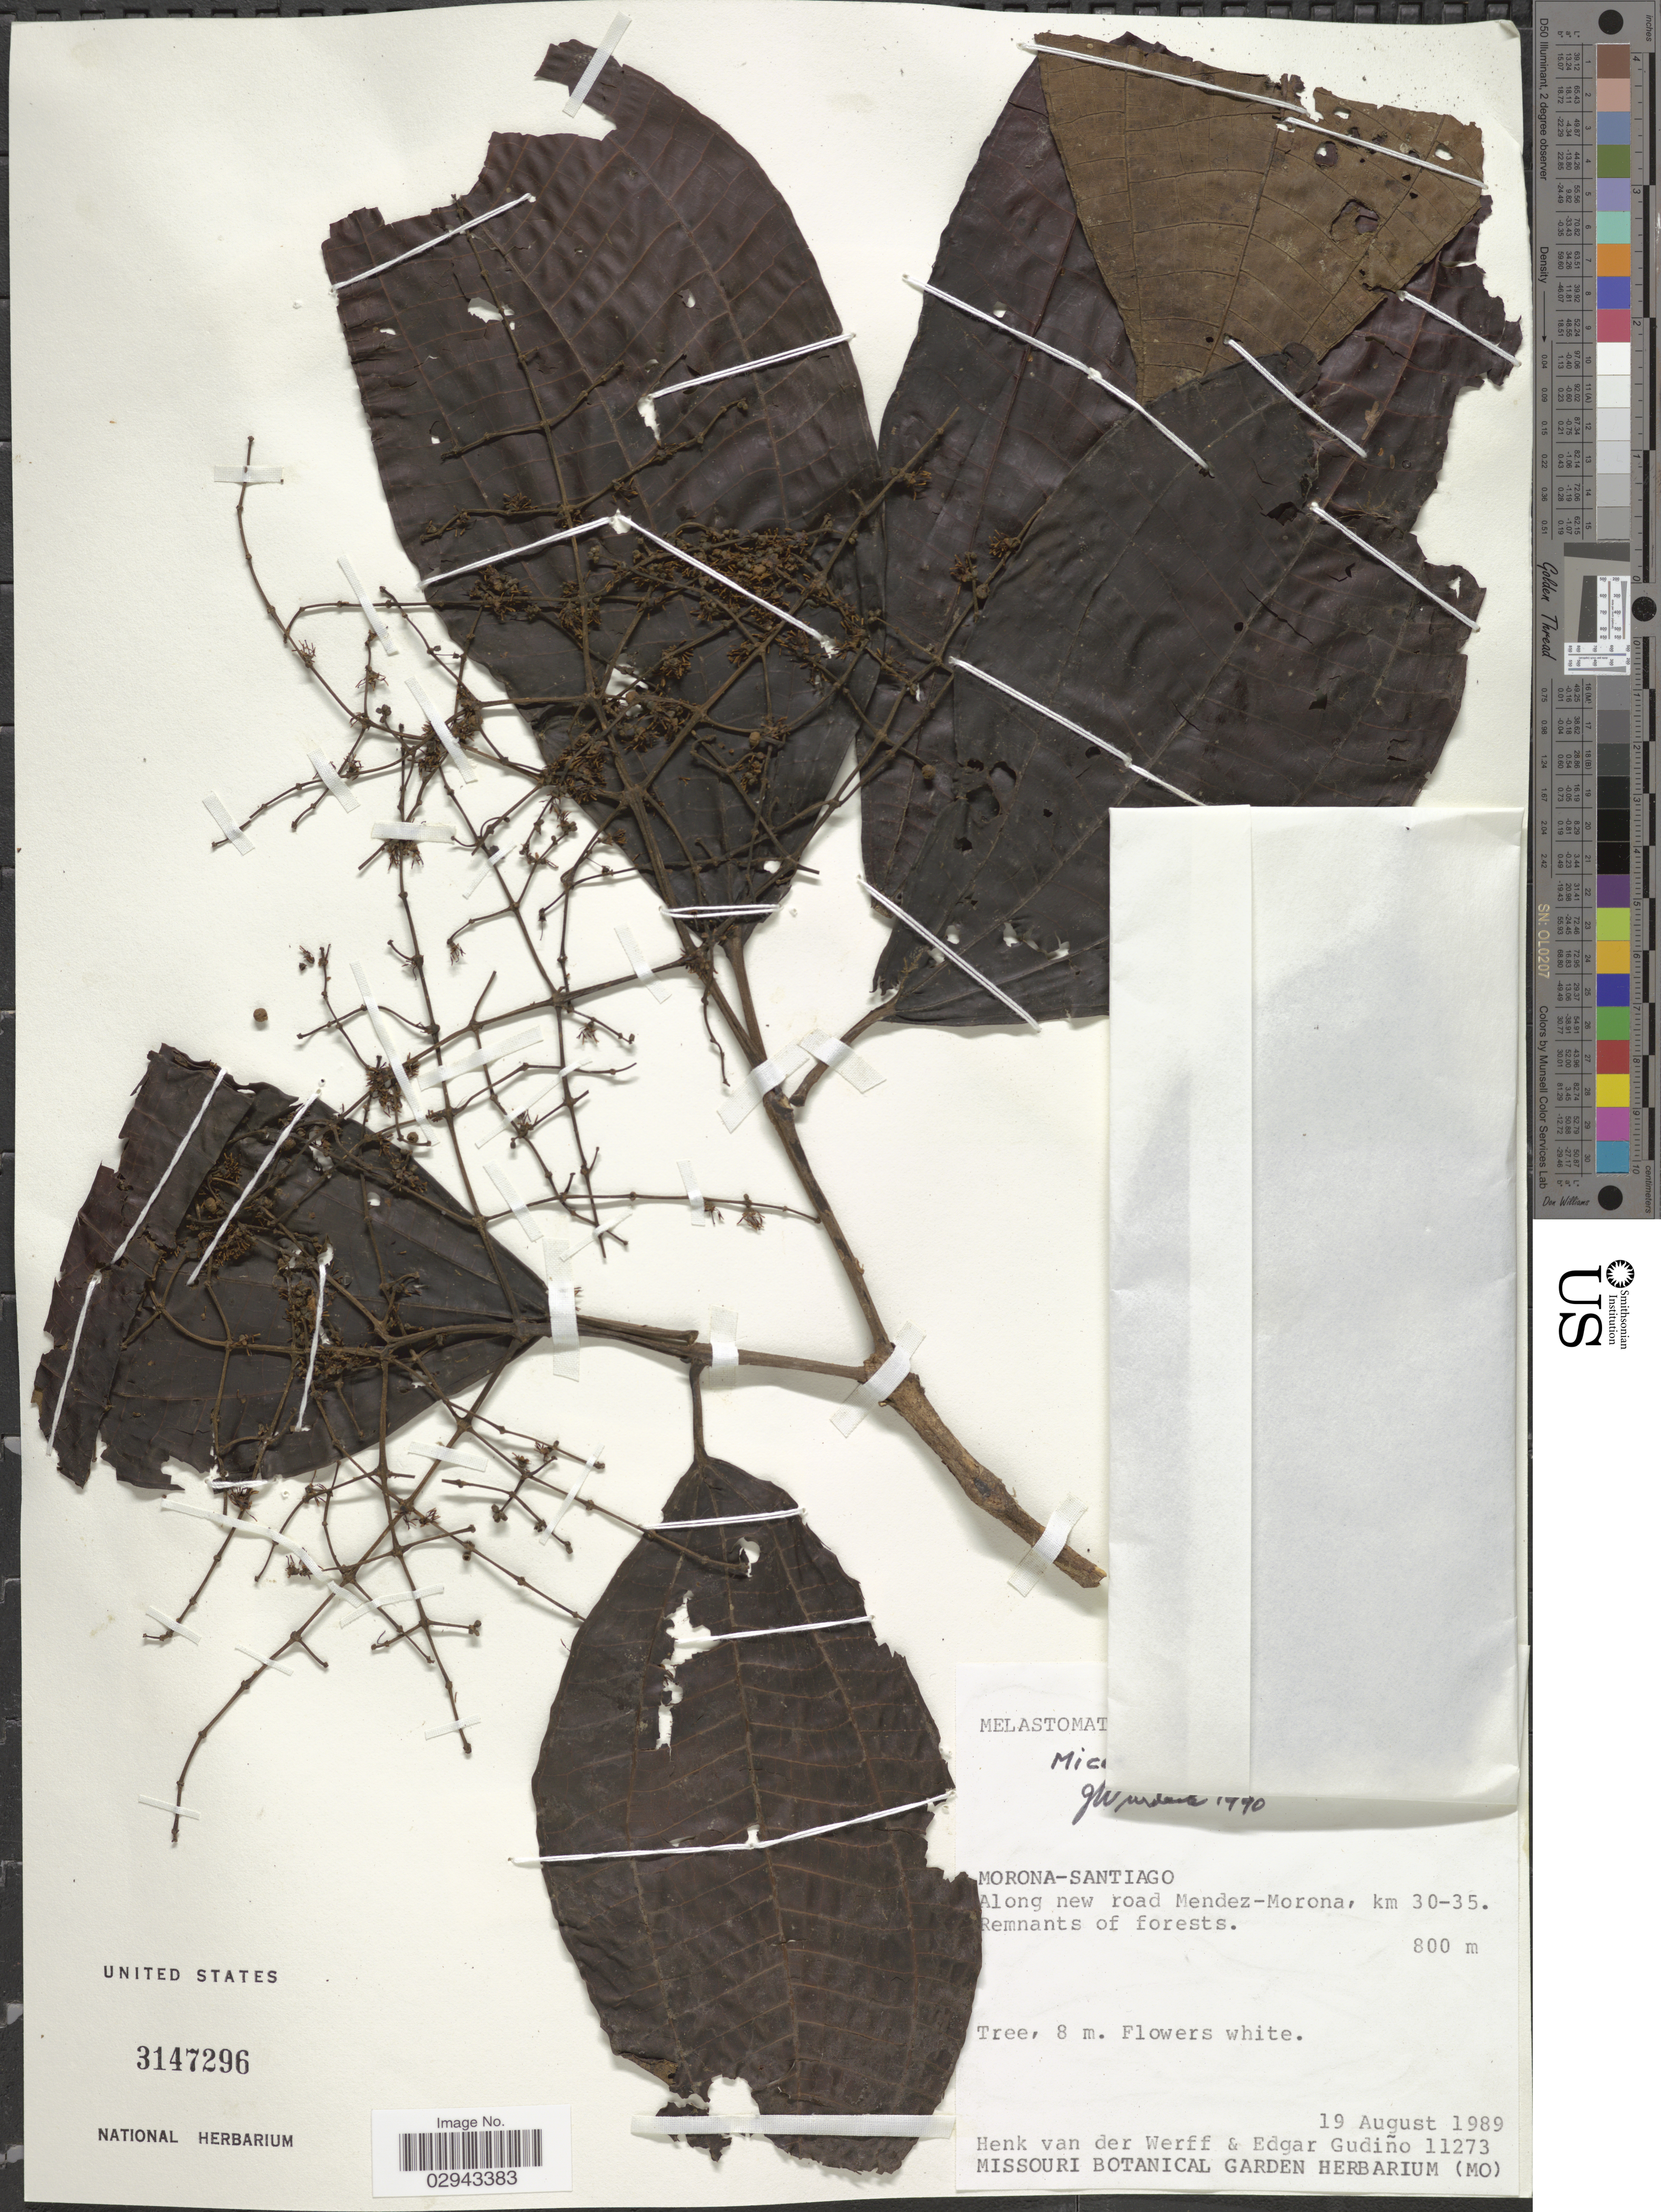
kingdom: Plantae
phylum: Tracheophyta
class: Magnoliopsida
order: Myrtales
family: Melastomataceae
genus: Miconia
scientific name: Miconia splendens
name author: (Sw.) Griseb.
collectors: H. van der Werff & E. Gudiño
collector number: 11273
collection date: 1989-08-19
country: Ecuador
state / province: Morona-Santiago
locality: Along new road Mendez-Morona, km 30-35.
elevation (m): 800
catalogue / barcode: US 3147296